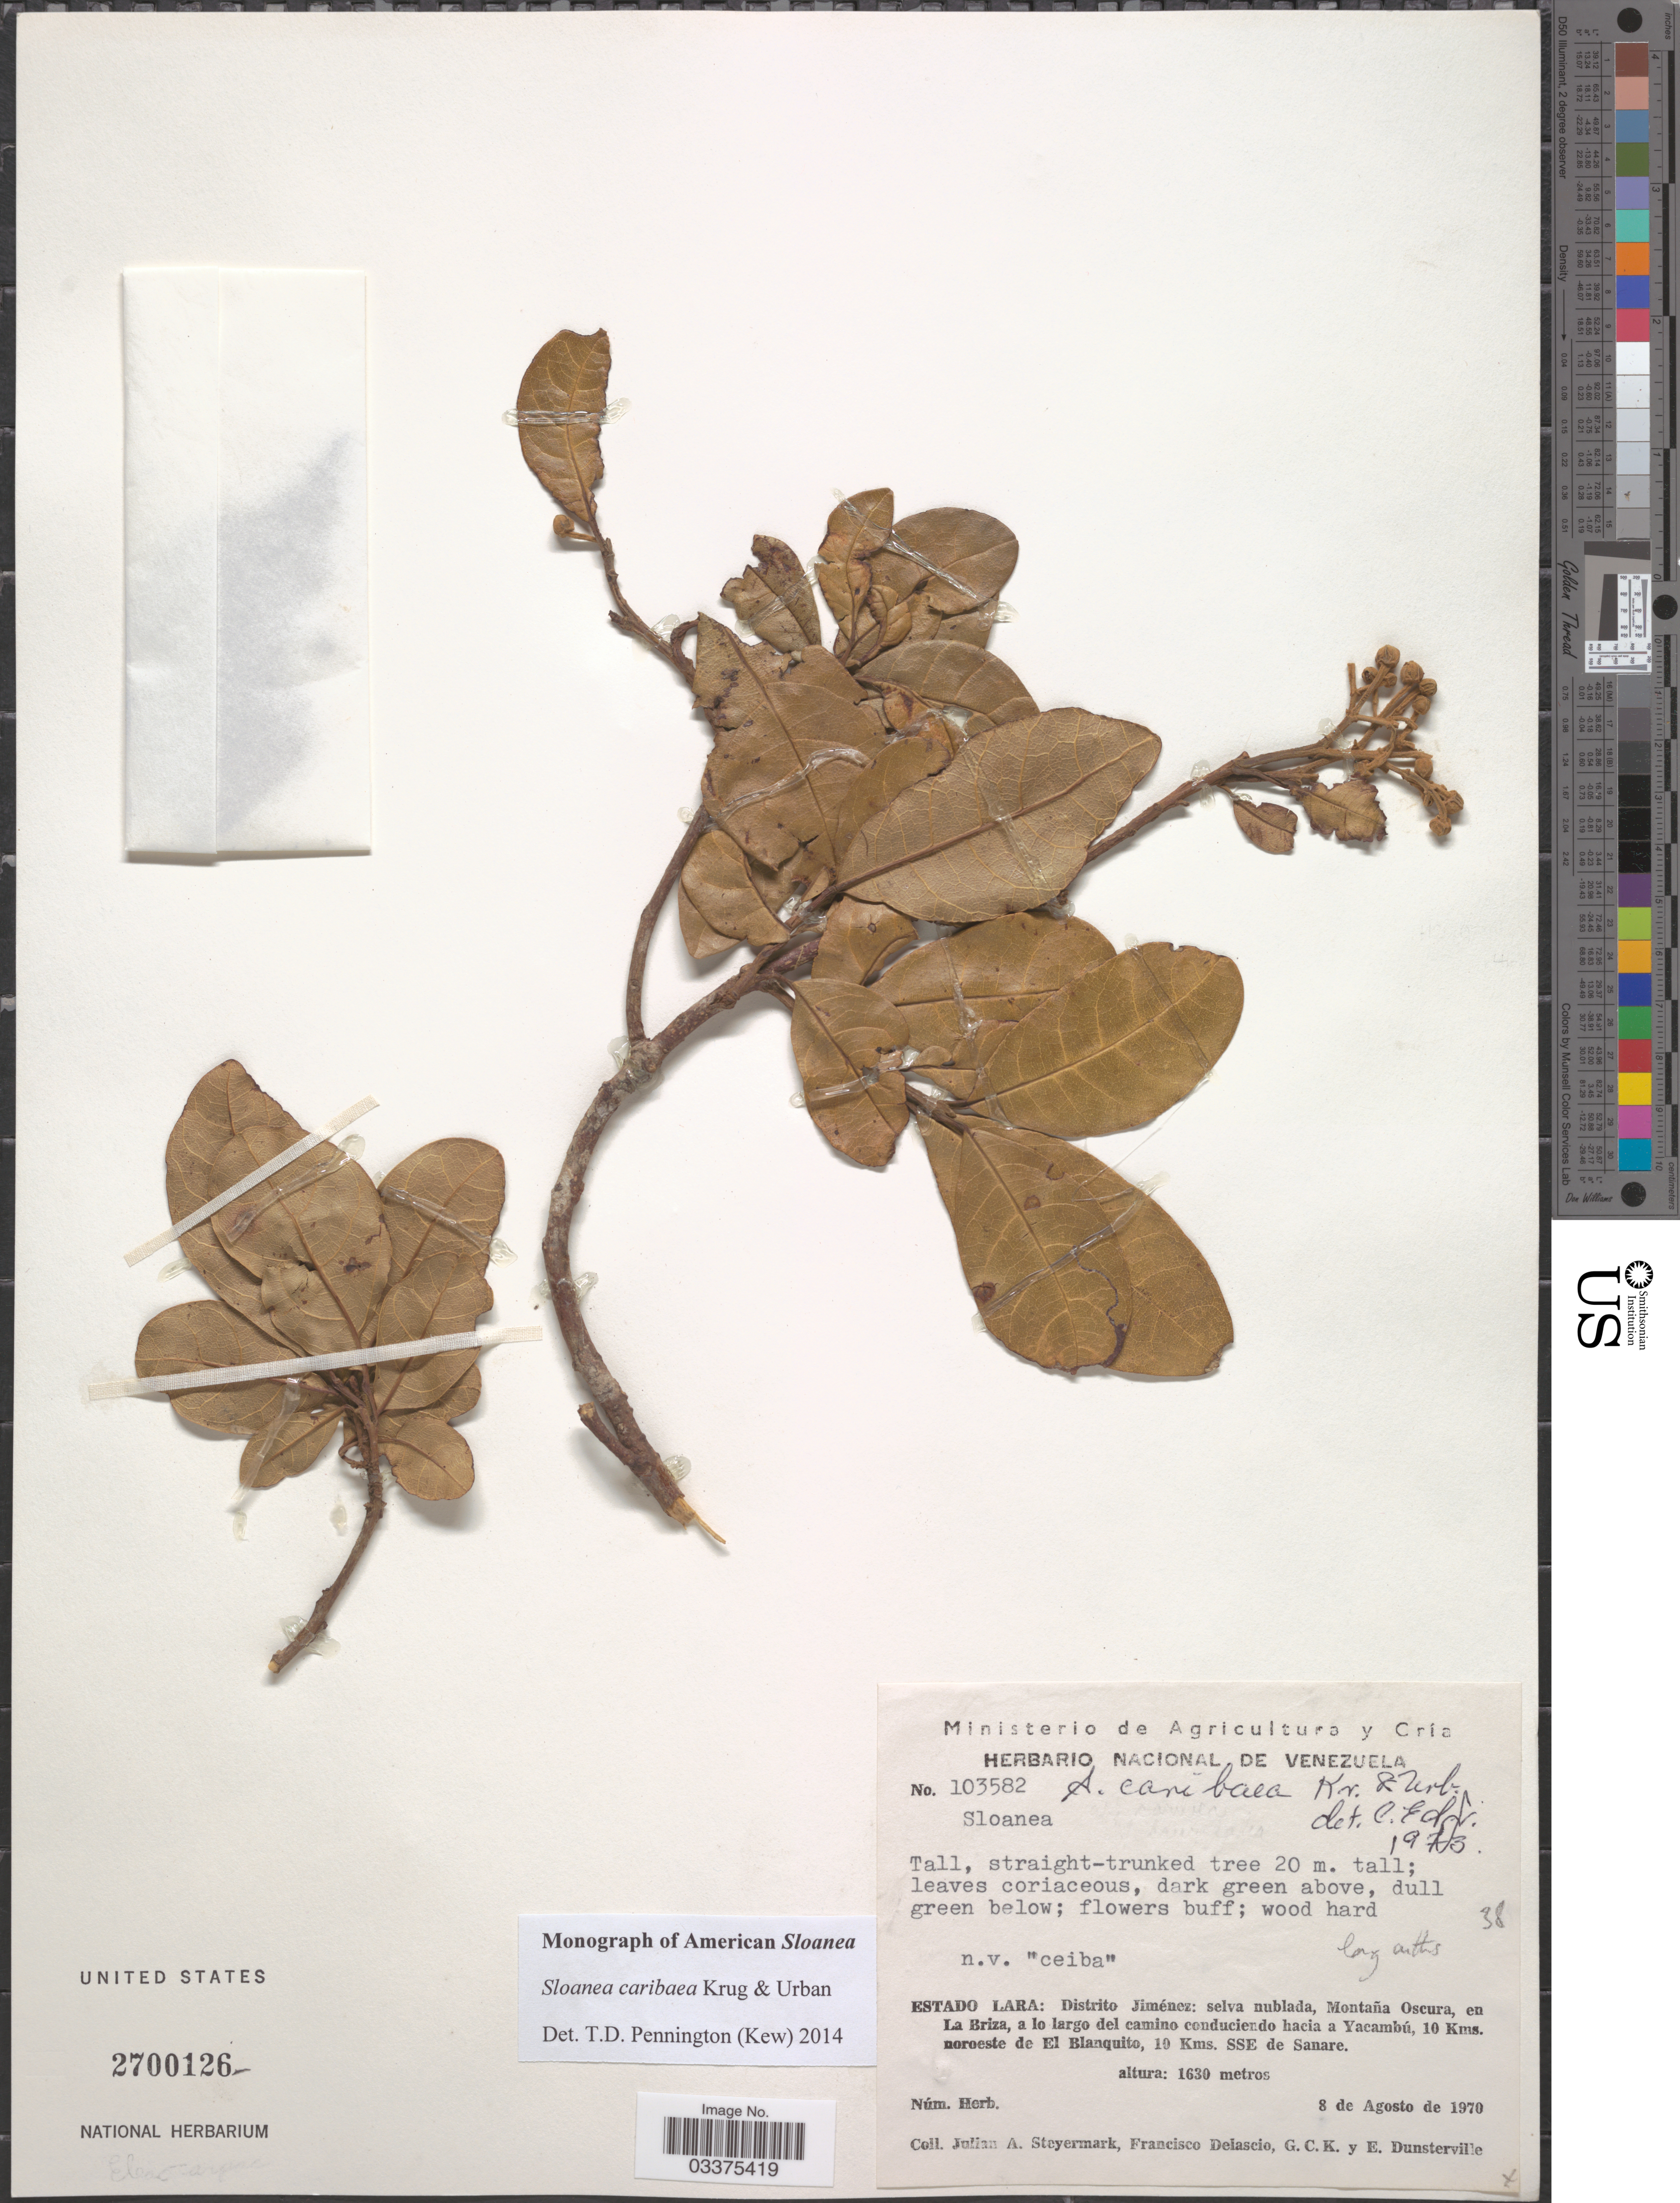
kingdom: Plantae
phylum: Tracheophyta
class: Magnoliopsida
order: Oxalidales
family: Elaeocarpaceae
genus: Sloanea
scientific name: Sloanea caribaea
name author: Krug & Urb. in Duss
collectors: J. Steyermark, F. Delascio, G. C. K. Dunsterville & E. Dunsterville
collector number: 103582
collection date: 1970-08-08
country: Venezuela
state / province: Lara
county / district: Jiménez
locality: Distrito Jiménez: selva nublada, Montaña Oscura, en La Briza, a lo largo del camino conduciendo hacia a Yacambú, 10 Kms. noroeste de El Blanquito, 10 Kms. SSE de Sanare.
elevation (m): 1630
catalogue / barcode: US 2700126